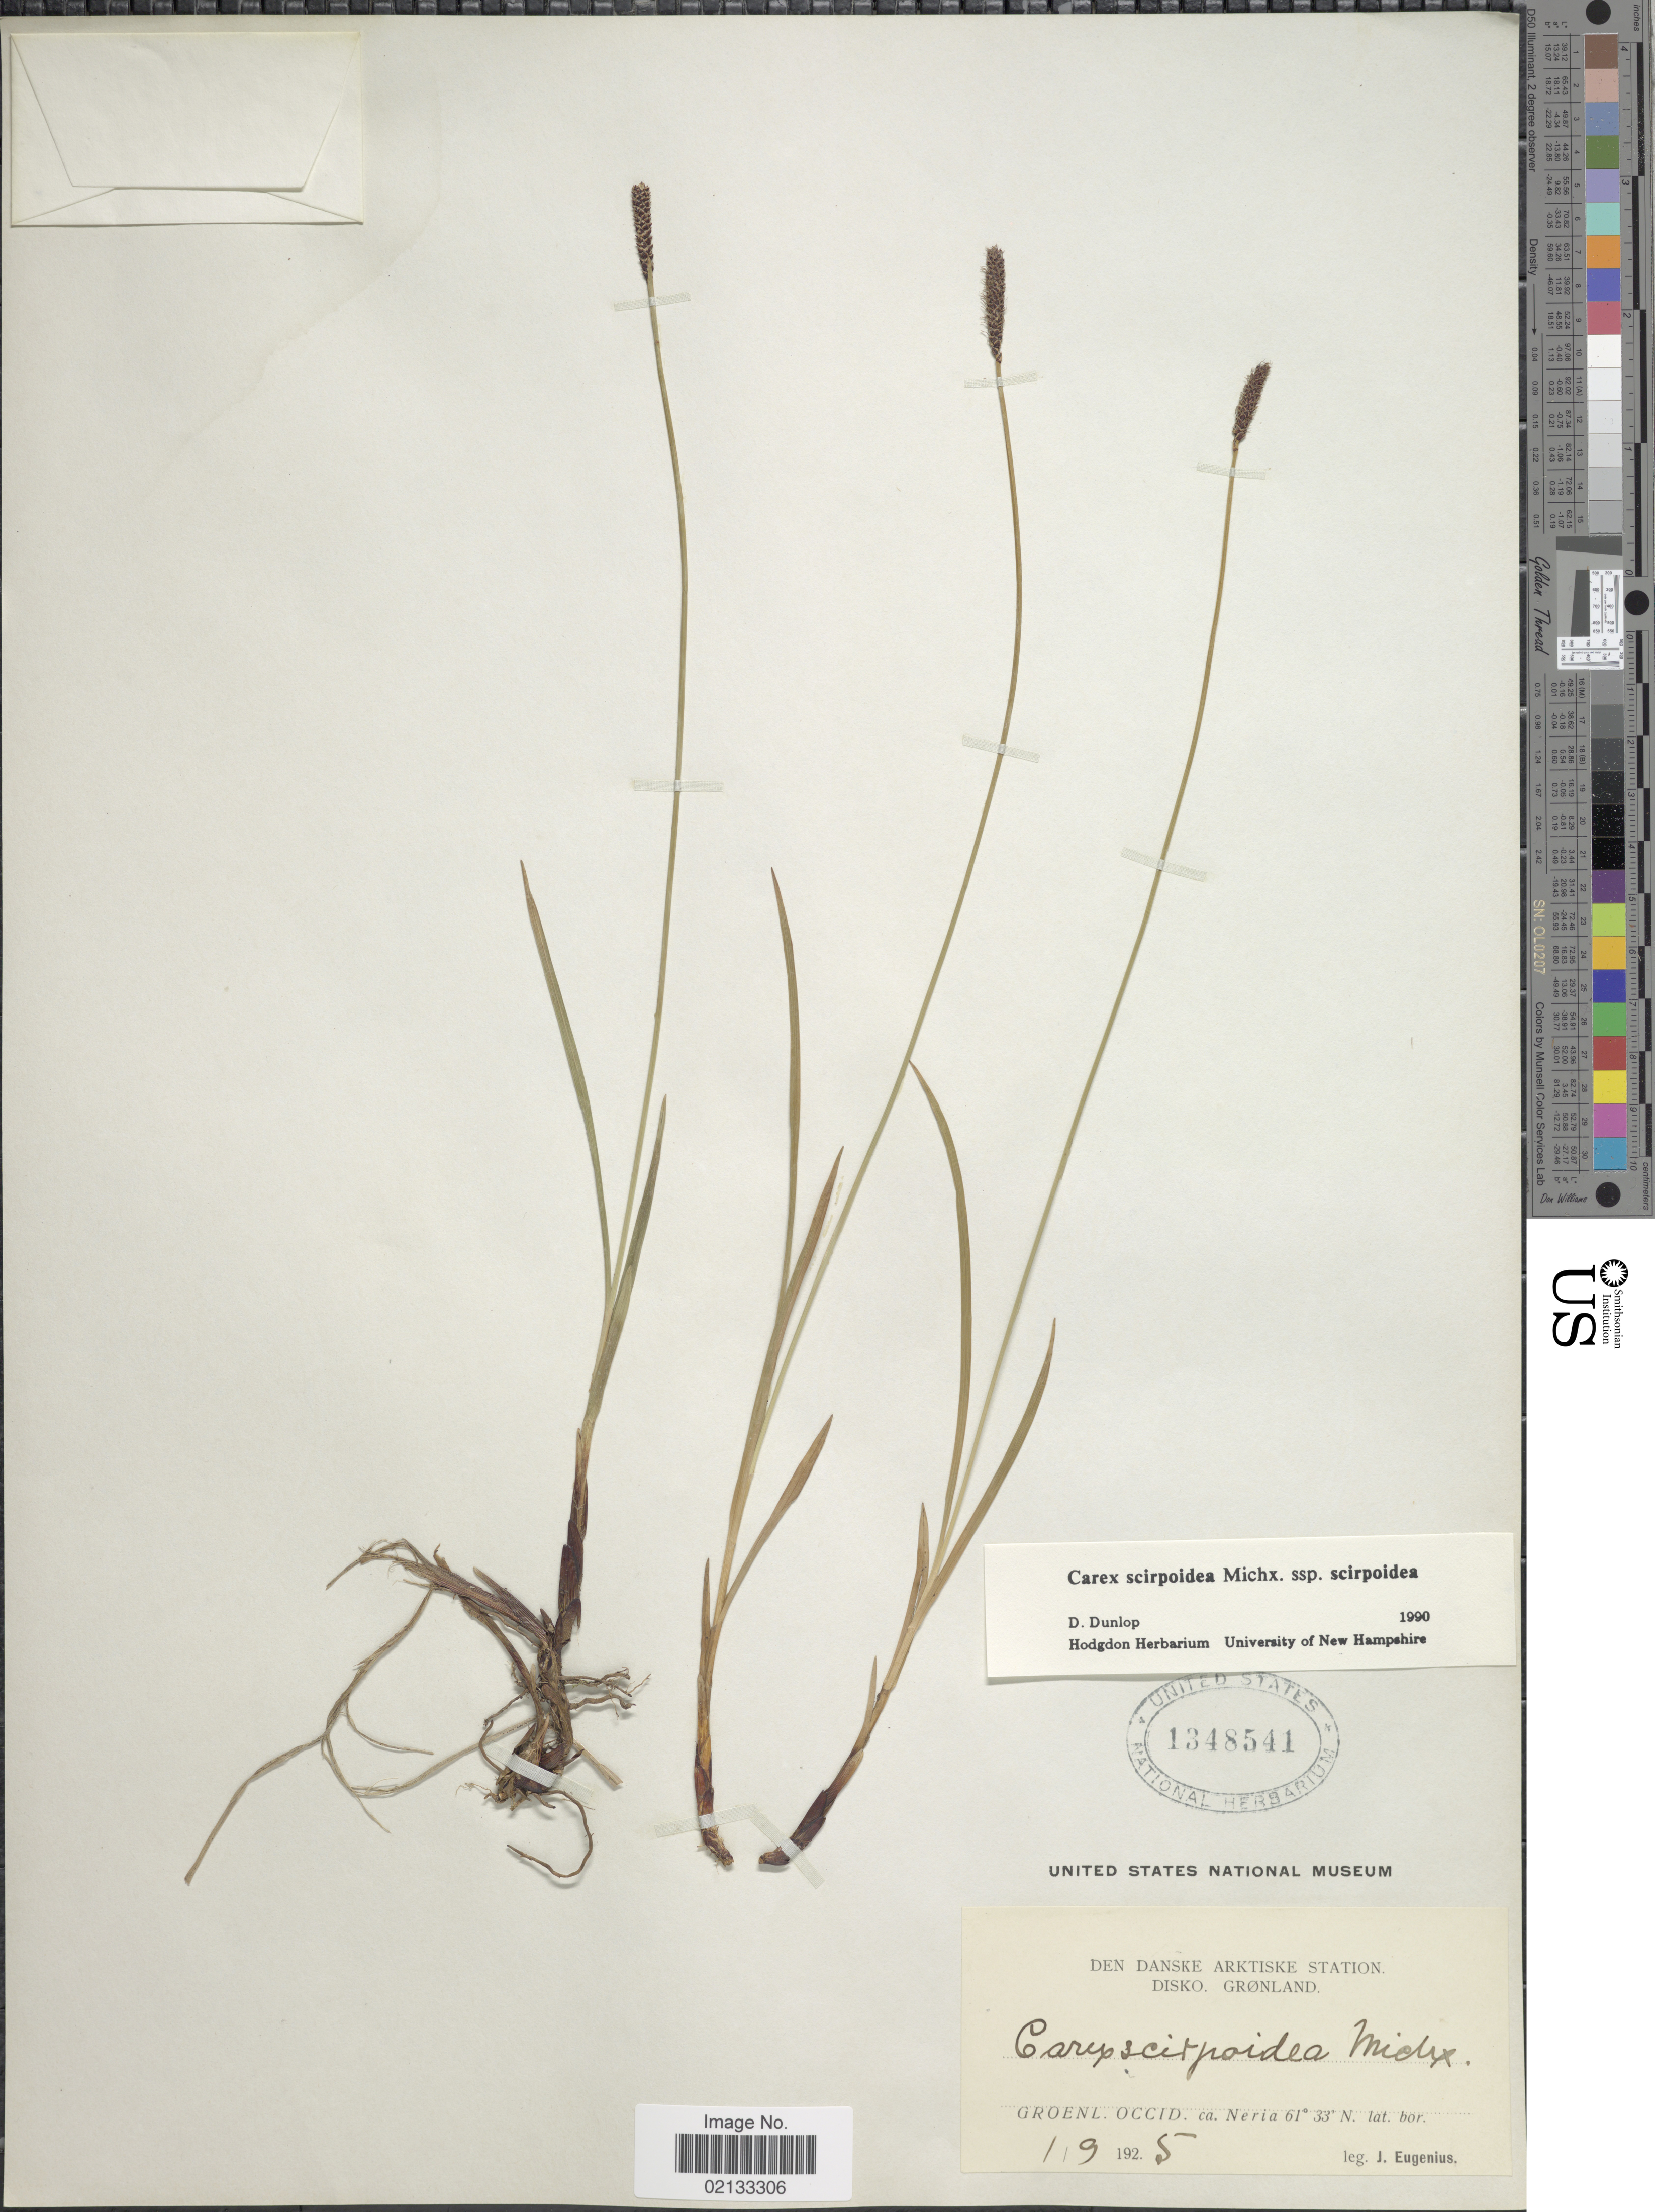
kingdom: Plantae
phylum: Tracheophyta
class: Liliopsida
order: Poales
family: Cyperaceae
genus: Carex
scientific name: Carex scirpoidea subsp. scirpoidea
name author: Michx.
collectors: J. Eugenius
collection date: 1925-09-01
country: Greenland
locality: Den Danske Arktiske Station Disko, Groenl. Occid. ca. Neria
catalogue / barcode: US 1348541